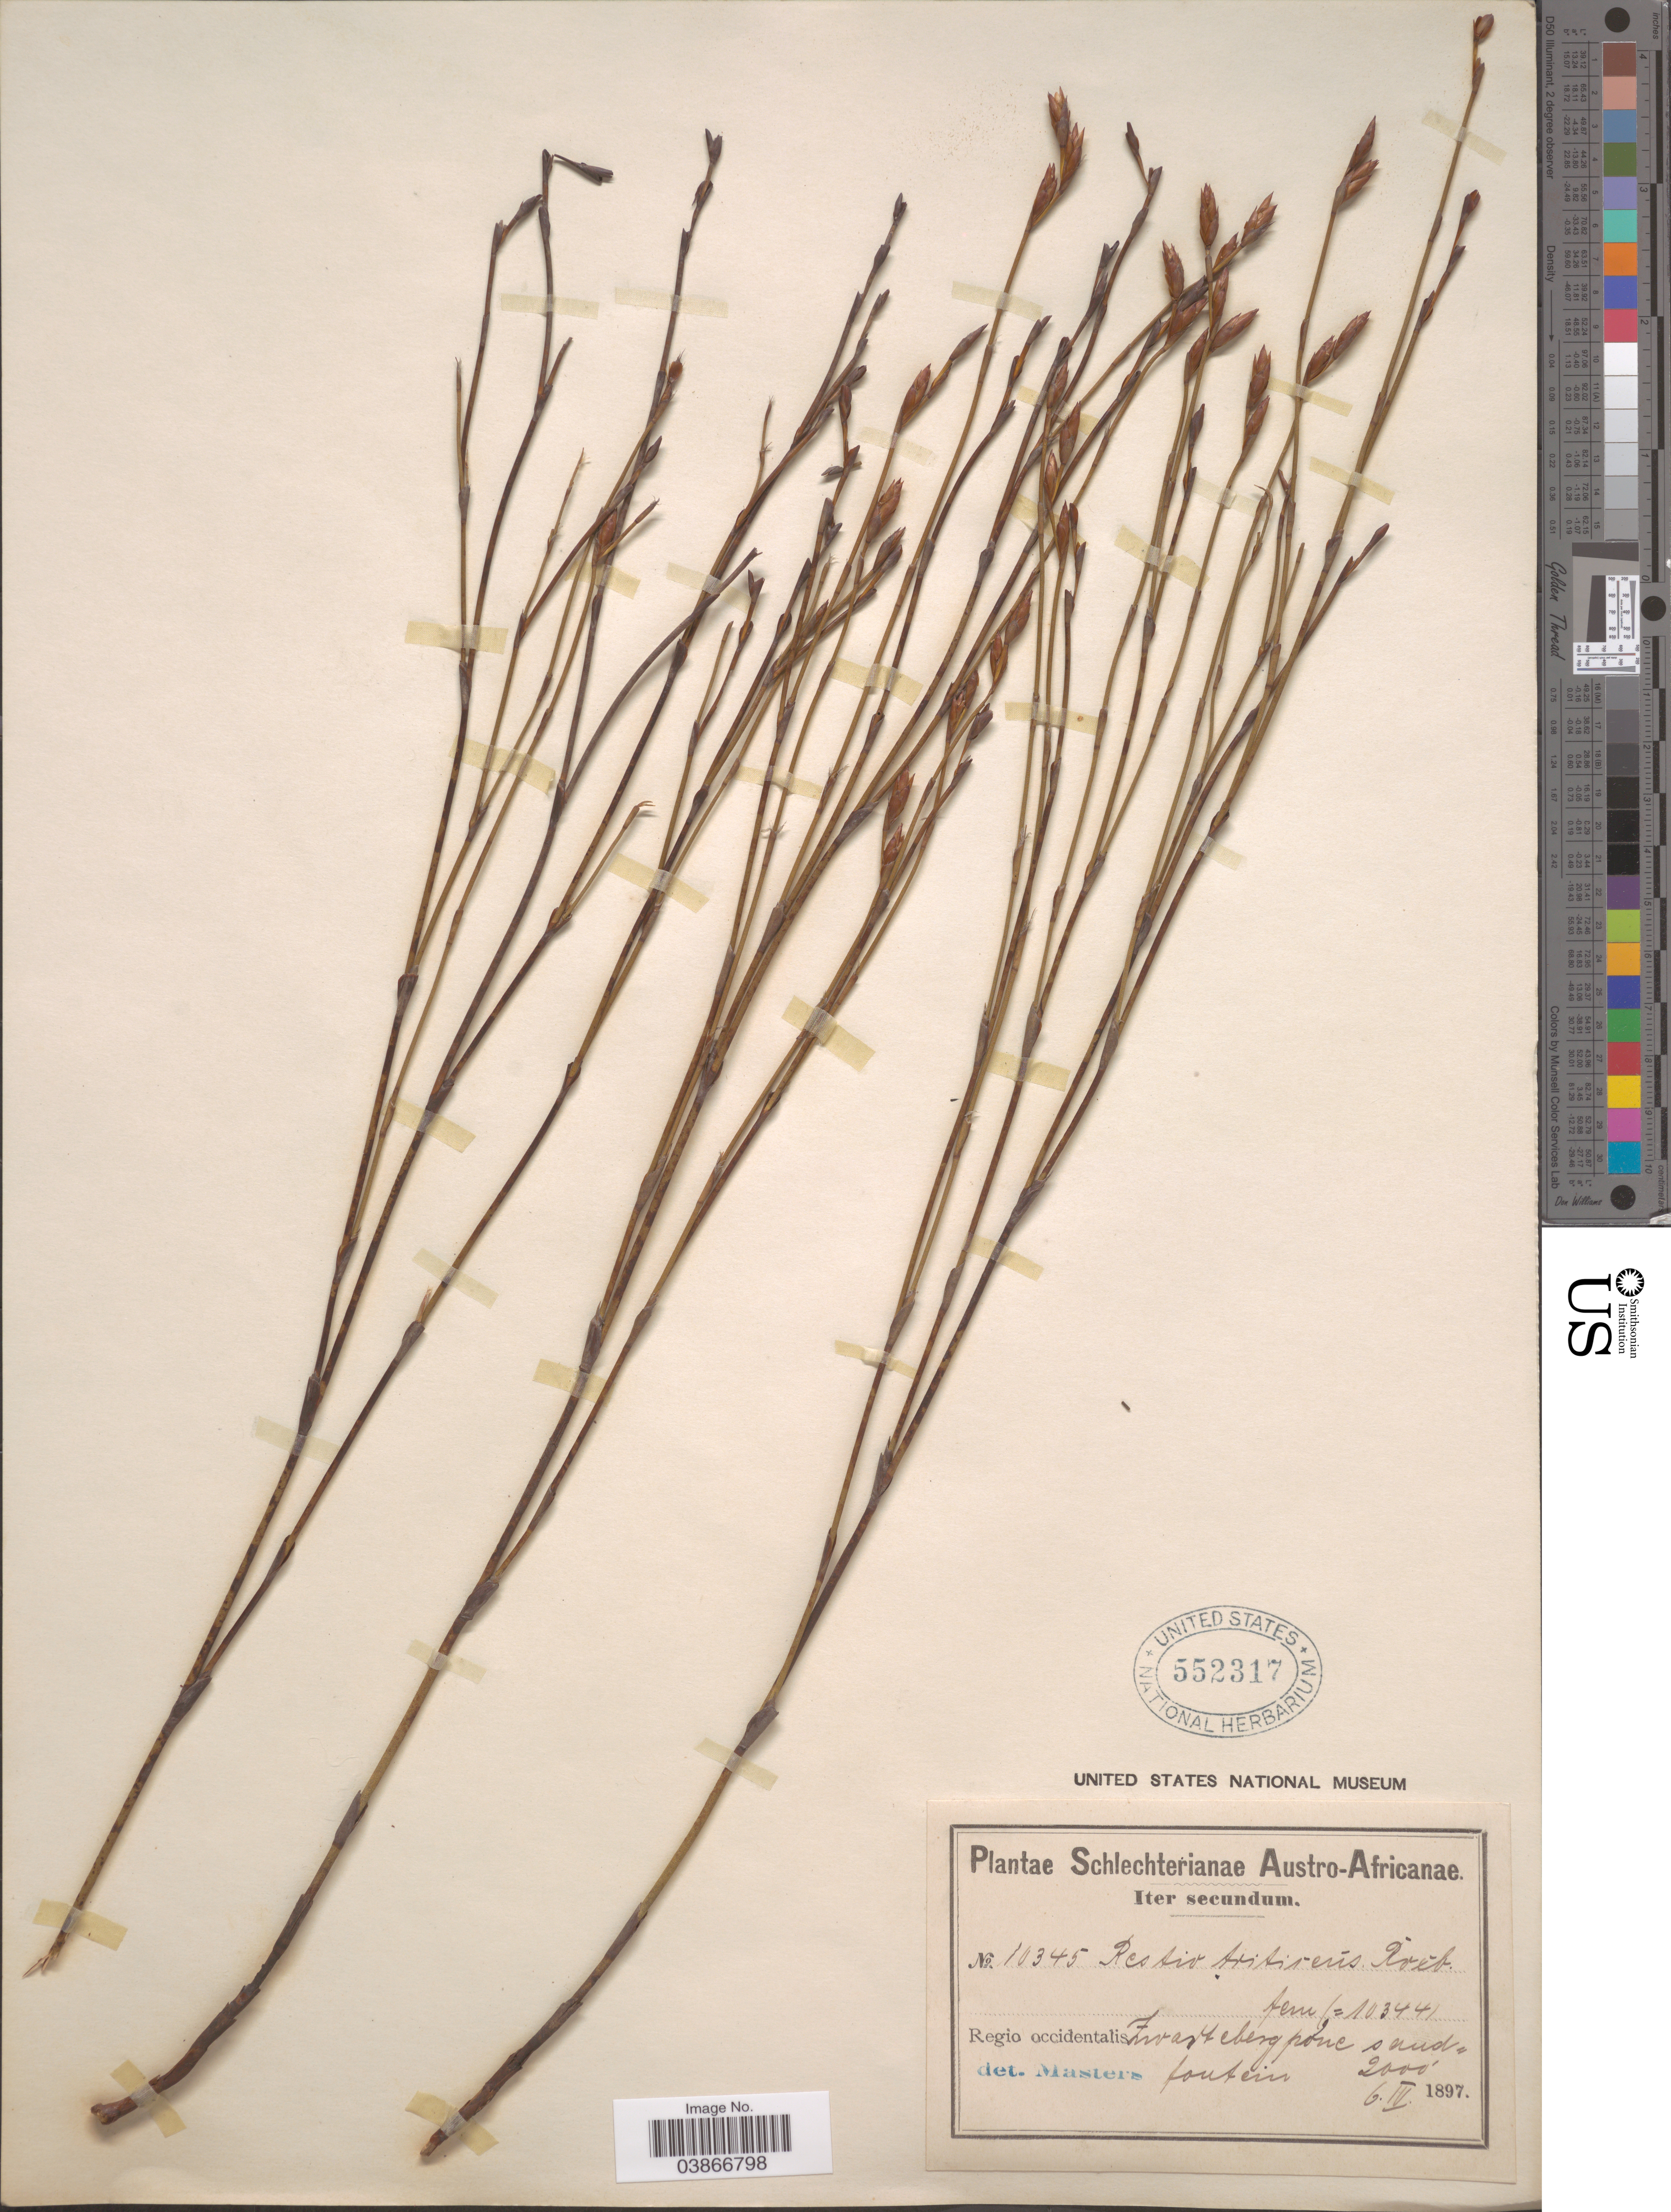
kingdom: Plantae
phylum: Tracheophyta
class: Liliopsida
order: Poales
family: Restionaceae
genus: Restio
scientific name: Restio triticeus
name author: Rottb.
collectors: Schlechter, --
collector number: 10345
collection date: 1897-04-06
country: South Africa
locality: Austro-Africanæ. Regio occidentalis Zwarteberg pone sand, fontein.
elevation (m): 610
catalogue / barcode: US 552317